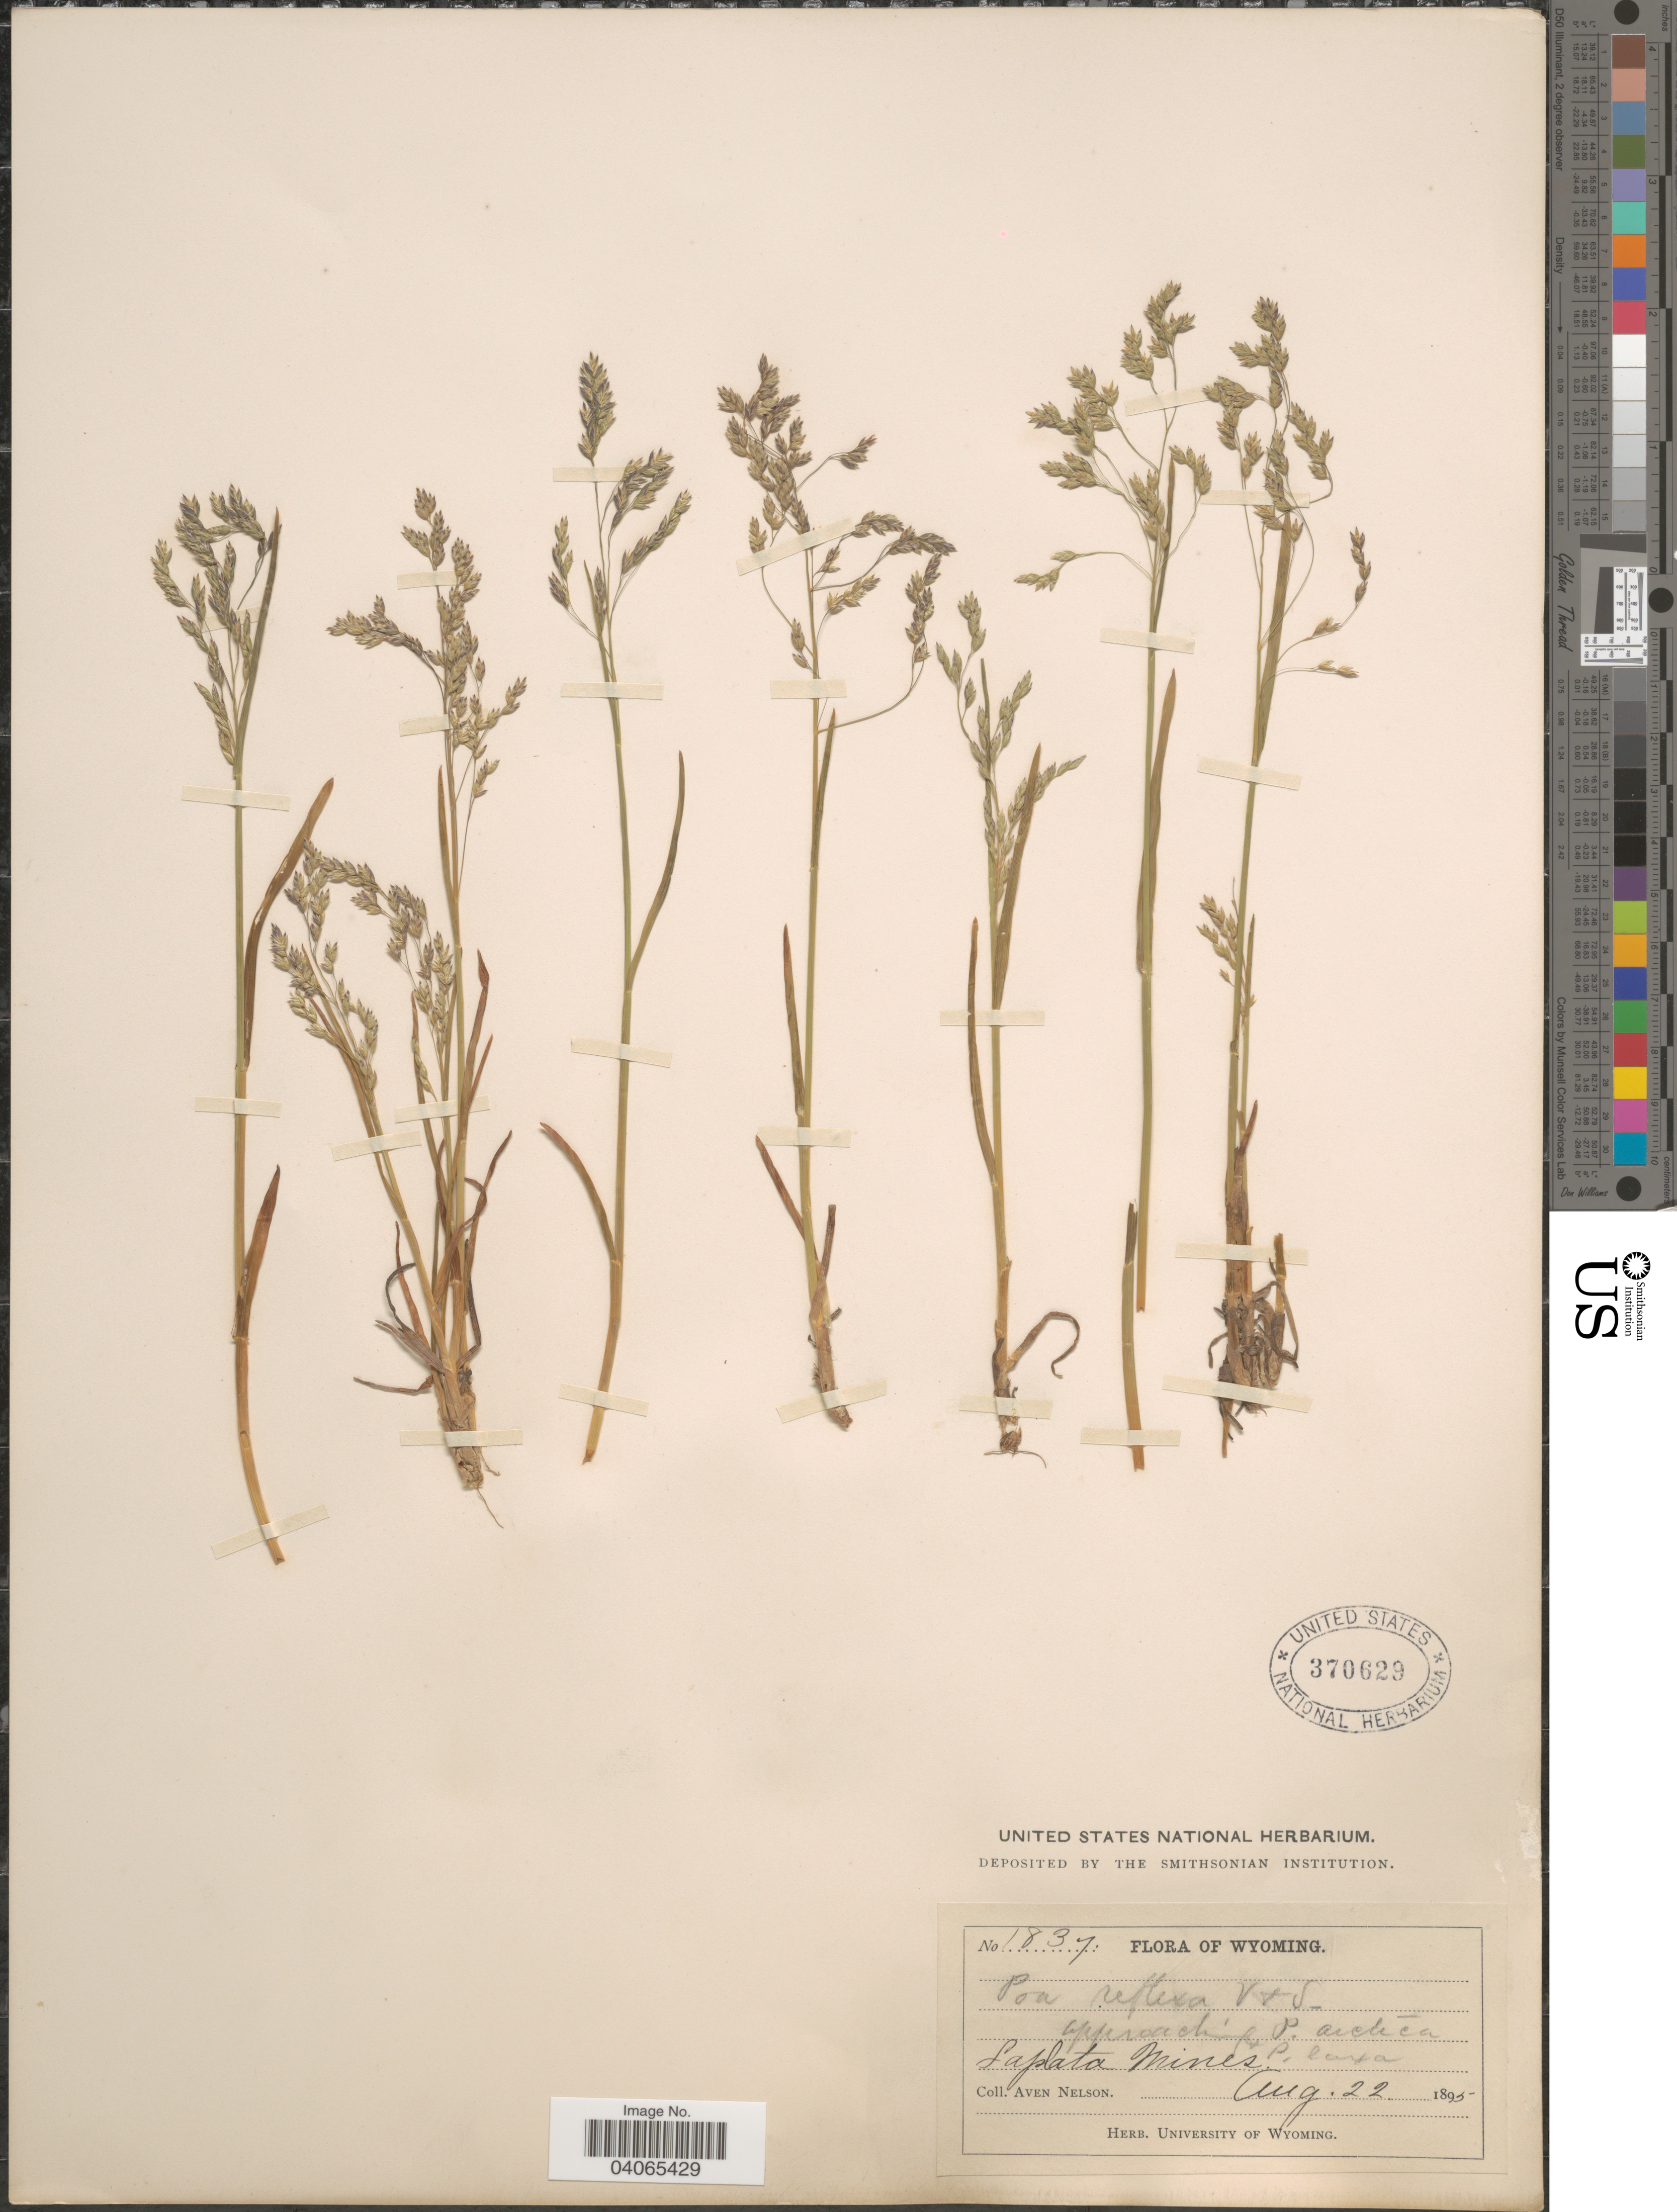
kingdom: Plantae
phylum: Tracheophyta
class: Liliopsida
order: Poales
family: Poaceae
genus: Poa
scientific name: Poa reflexa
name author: Vasey & Scribn.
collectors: A. Nelson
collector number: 1837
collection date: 1895-08-22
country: United States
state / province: Wyoming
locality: La Plata Mines.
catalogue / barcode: US 370629